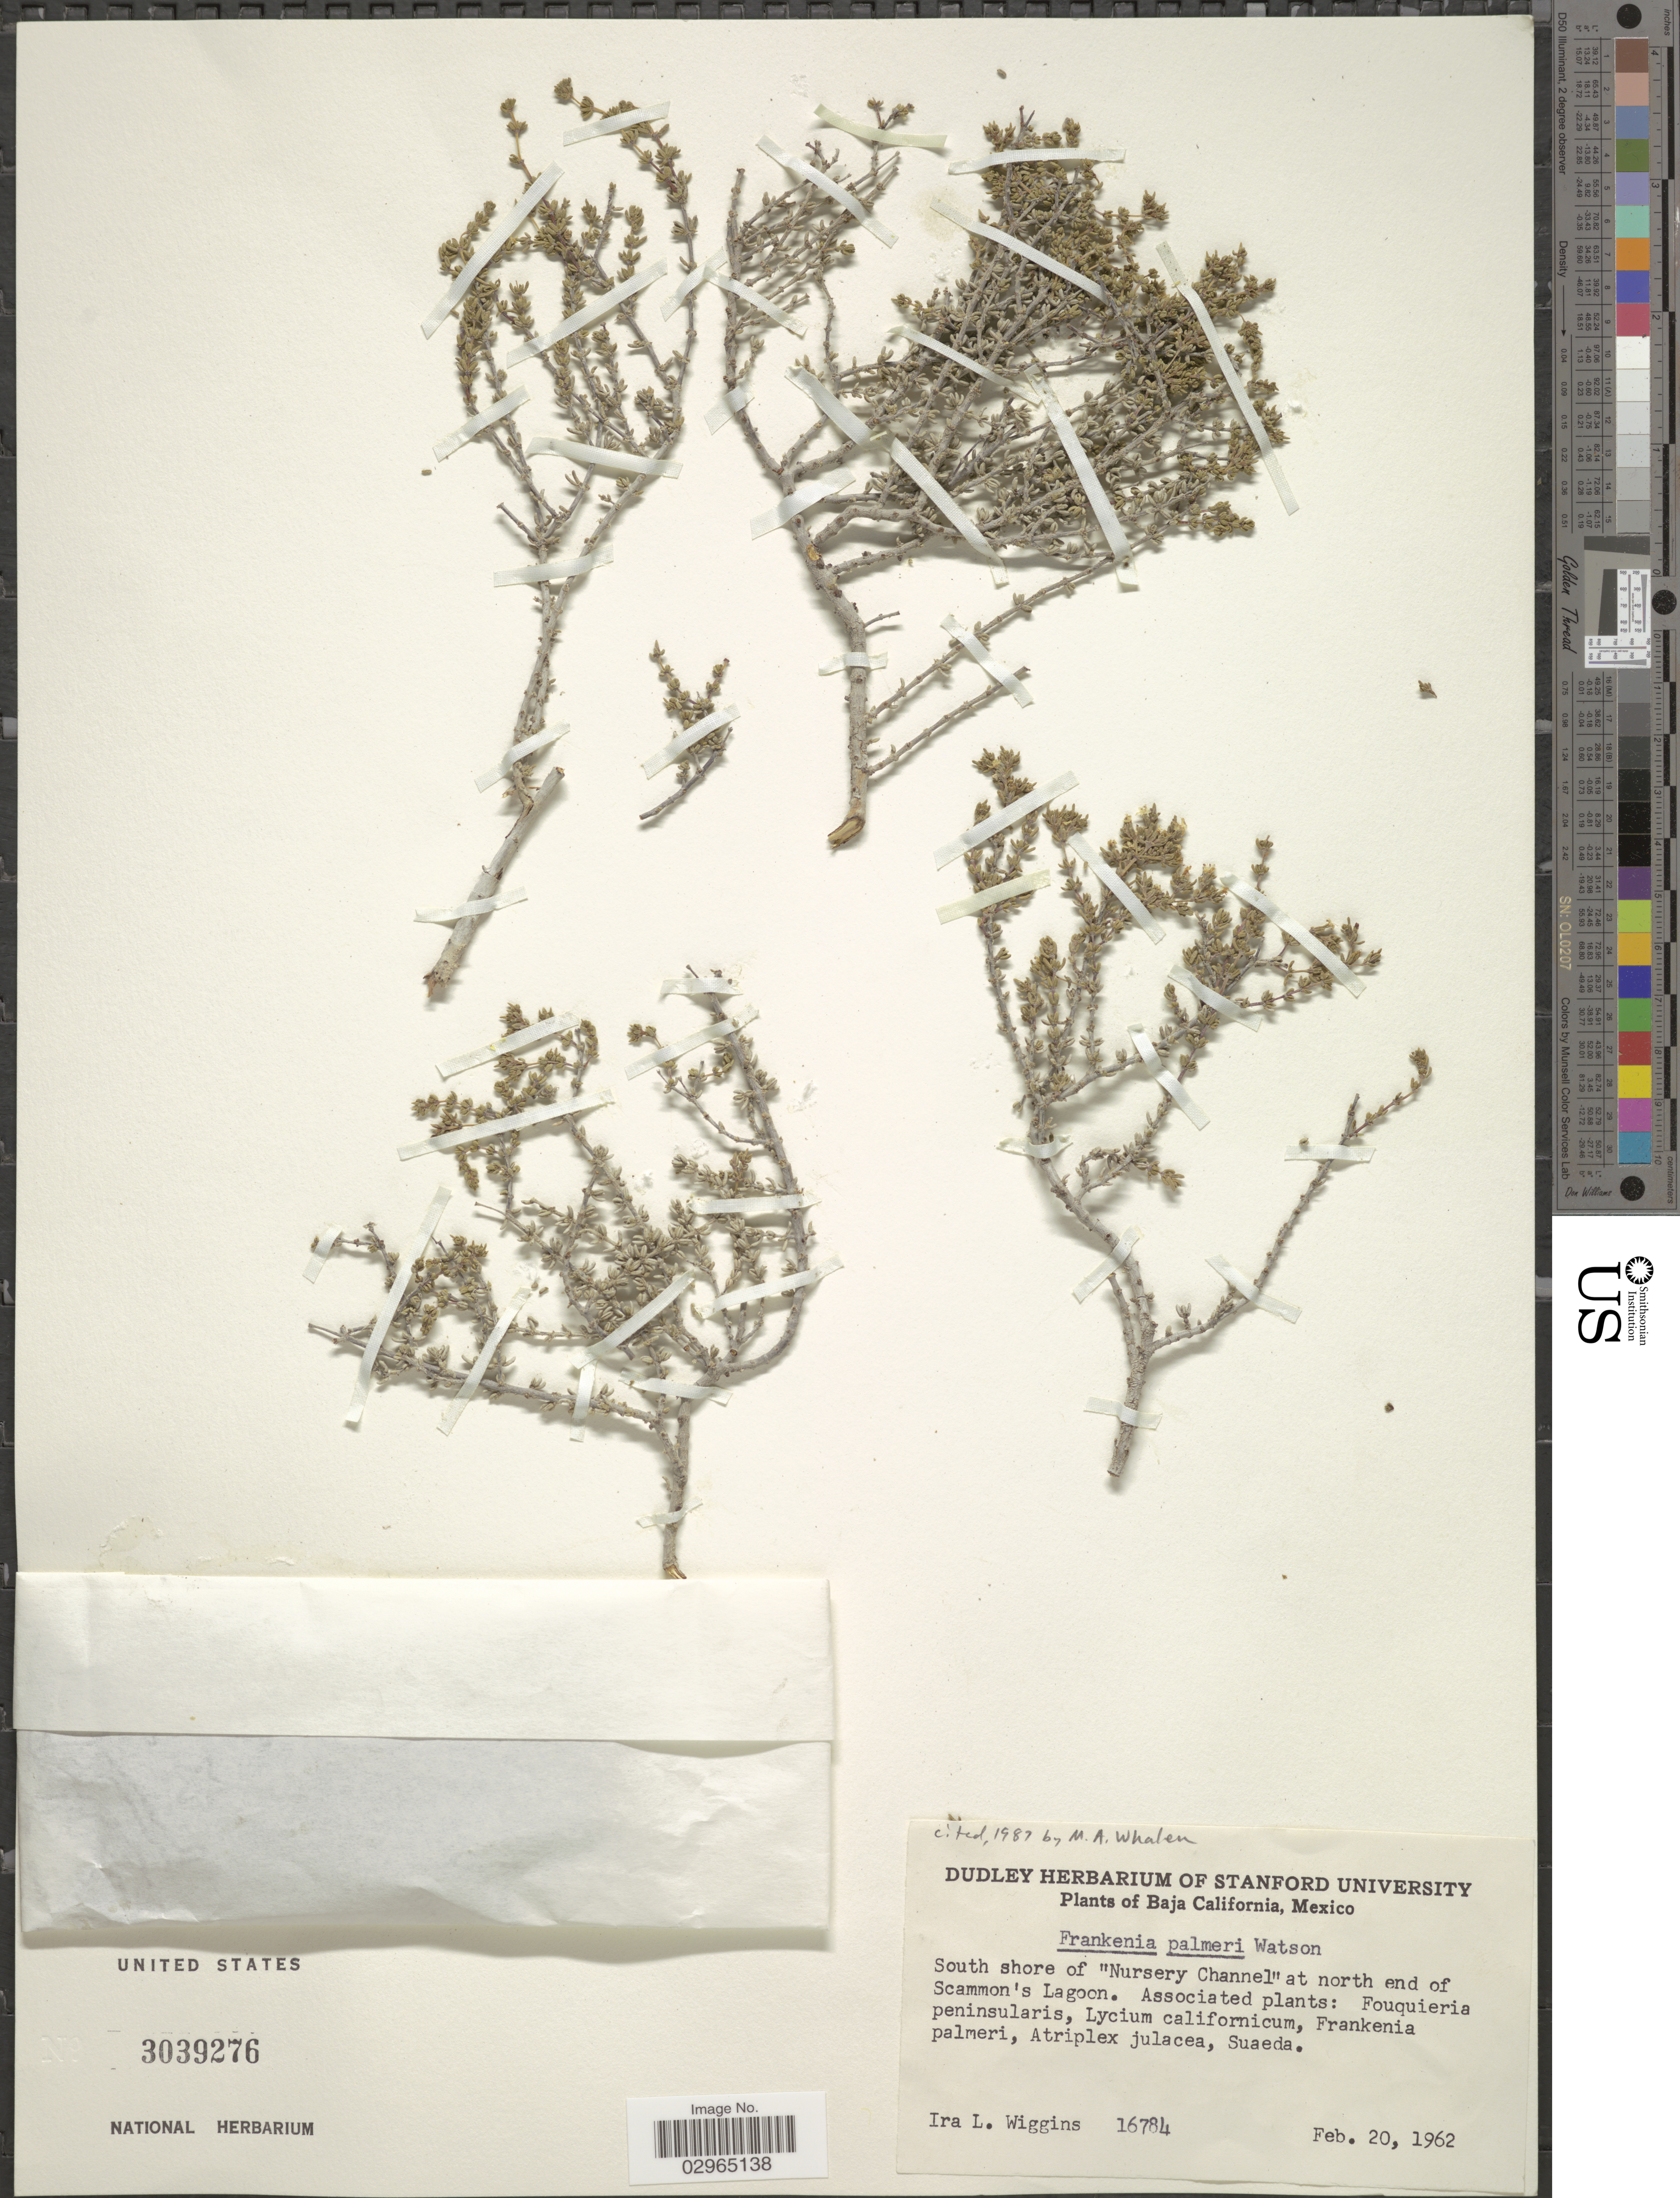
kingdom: Plantae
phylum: Tracheophyta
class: Magnoliopsida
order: Caryophyllales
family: Frankeniaceae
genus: Frankenia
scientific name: Frankenia palmeri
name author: S. Watson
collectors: I. L. Wiggins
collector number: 16784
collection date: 1962-02-20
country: Mexico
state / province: Baja California Sur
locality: South shore of "Nursery Channel" at north end of Scammon's Lagoon.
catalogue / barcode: US 3039276